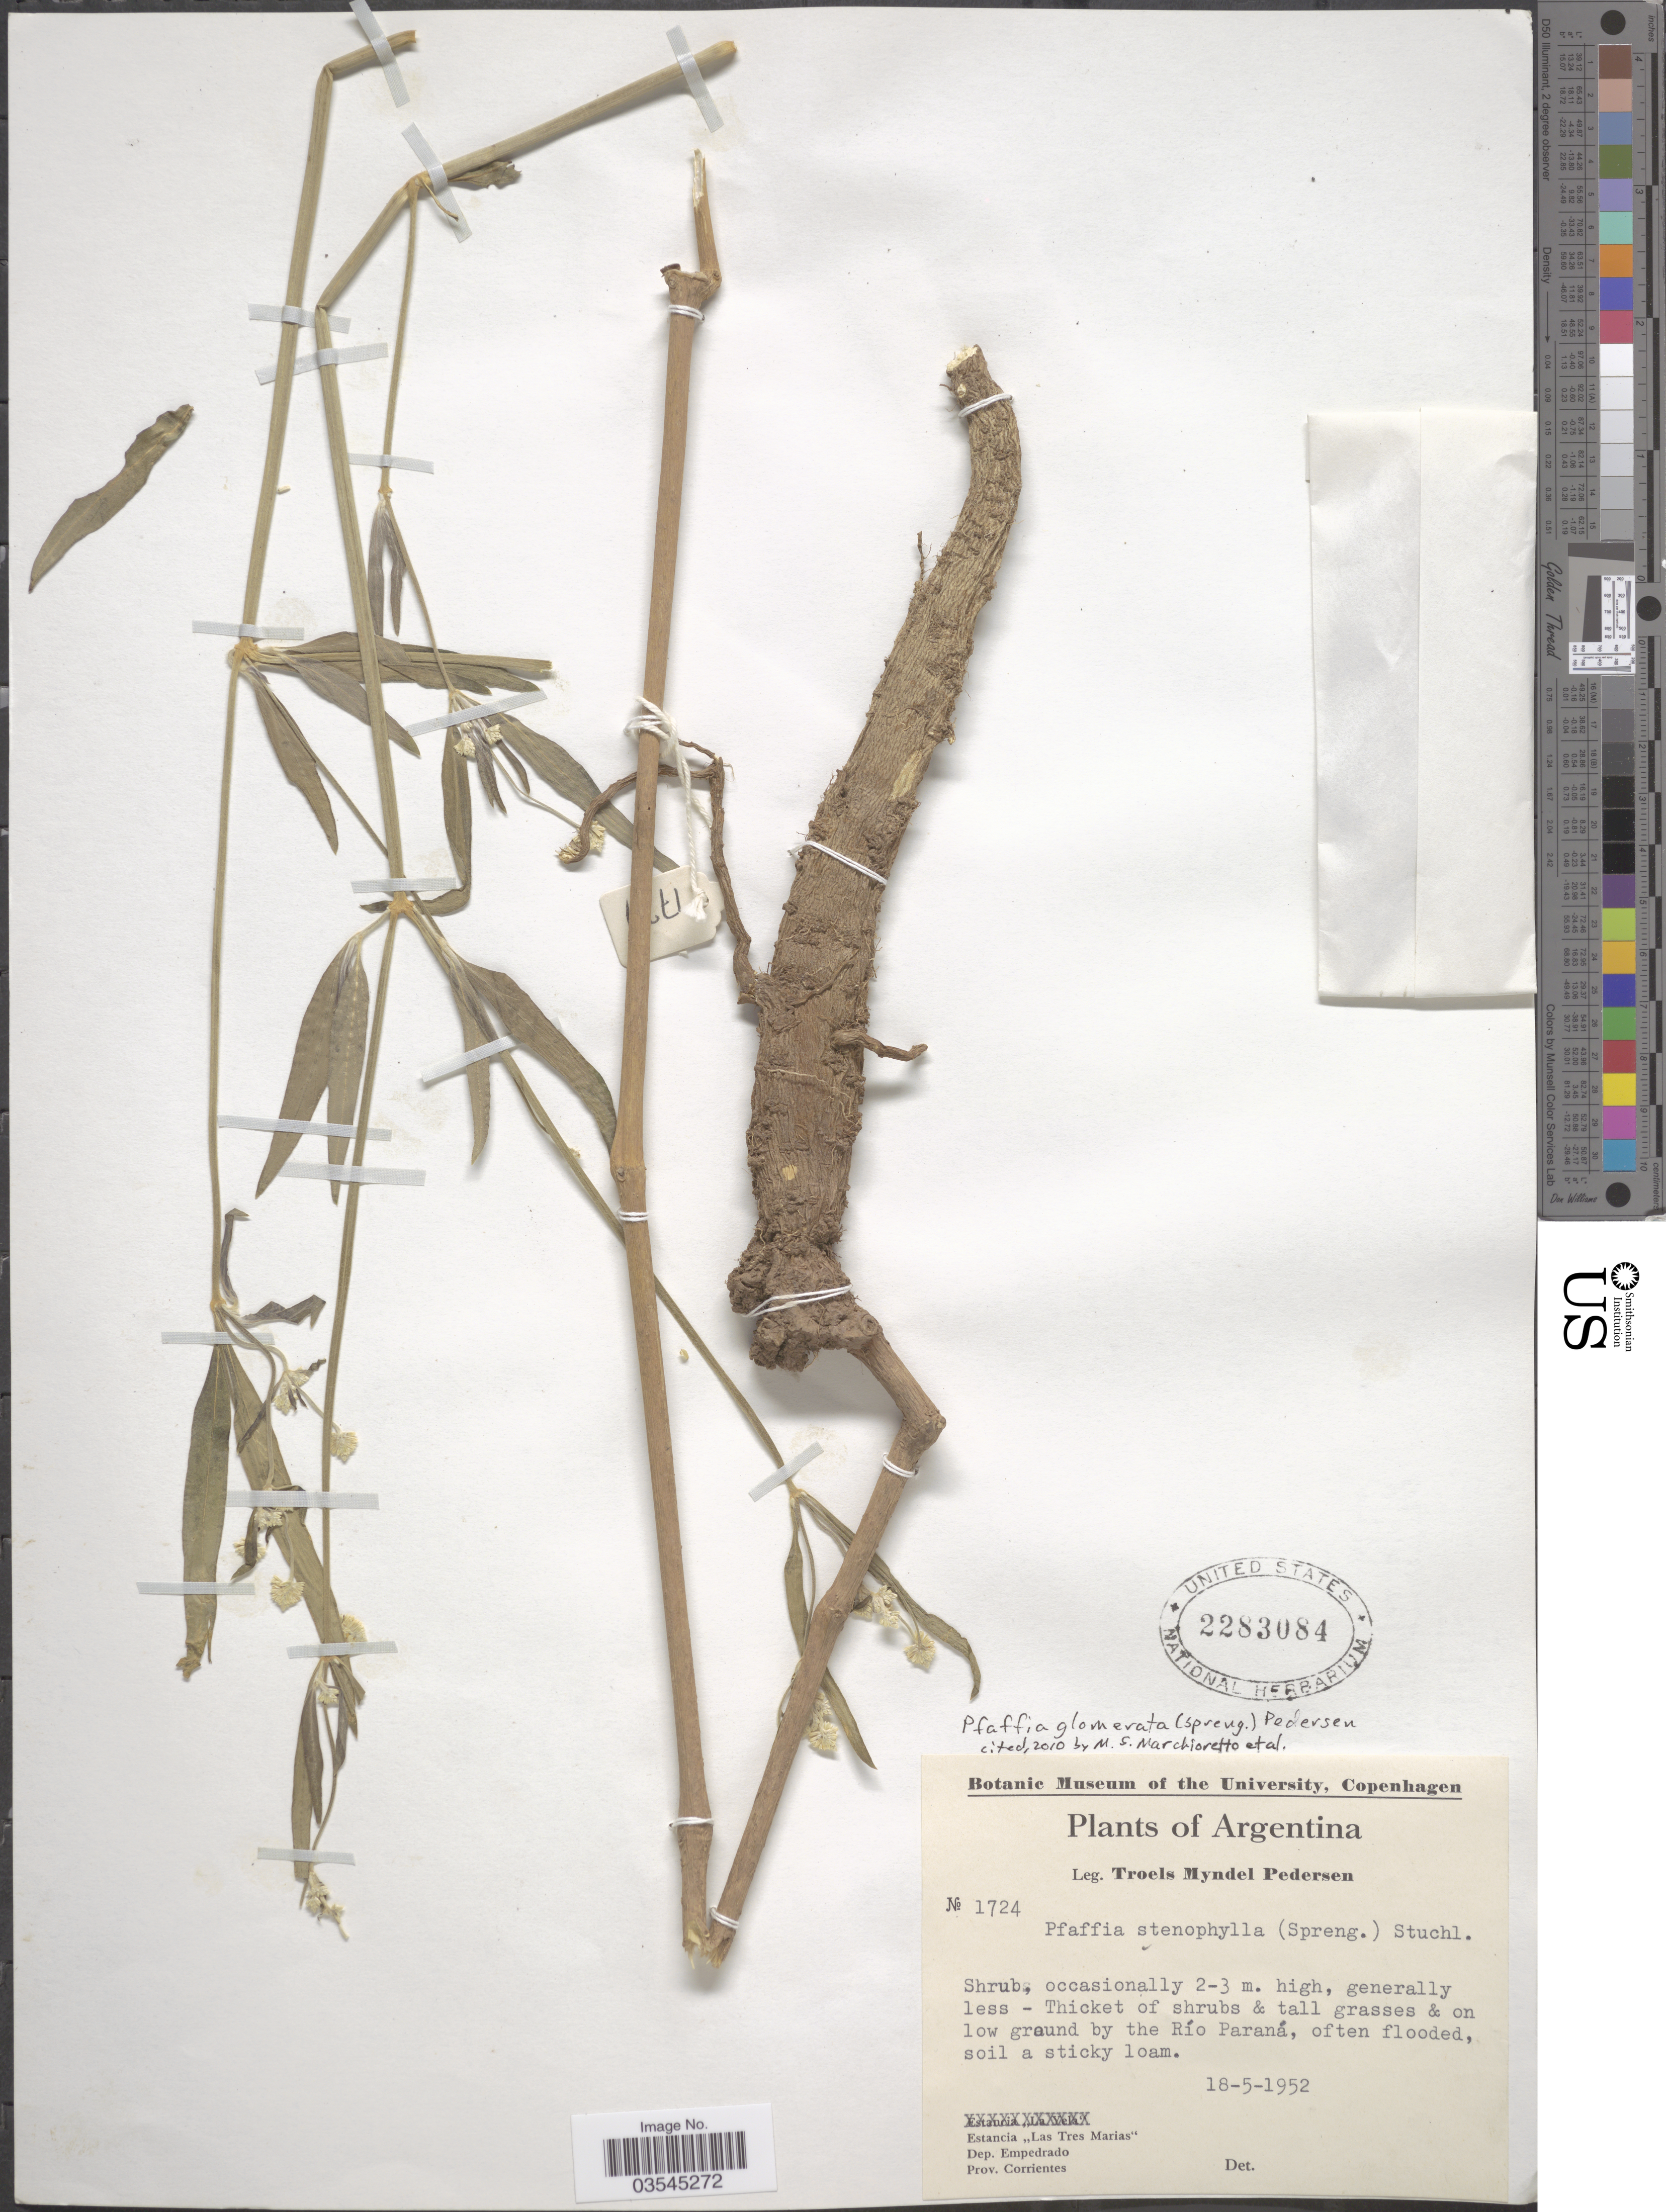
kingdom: Plantae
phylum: Tracheophyta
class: Magnoliopsida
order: Caryophyllales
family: Amaranthaceae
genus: Pfaffia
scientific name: Pfaffia glomerata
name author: (Spreng.) Pedersen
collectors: T. Pederson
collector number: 1724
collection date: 1952-05-18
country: Argentina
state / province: Corrientes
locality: Estancia "Las Tres Marias". Dep. Empedrado. By the Río Paraná.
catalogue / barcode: US 2283084